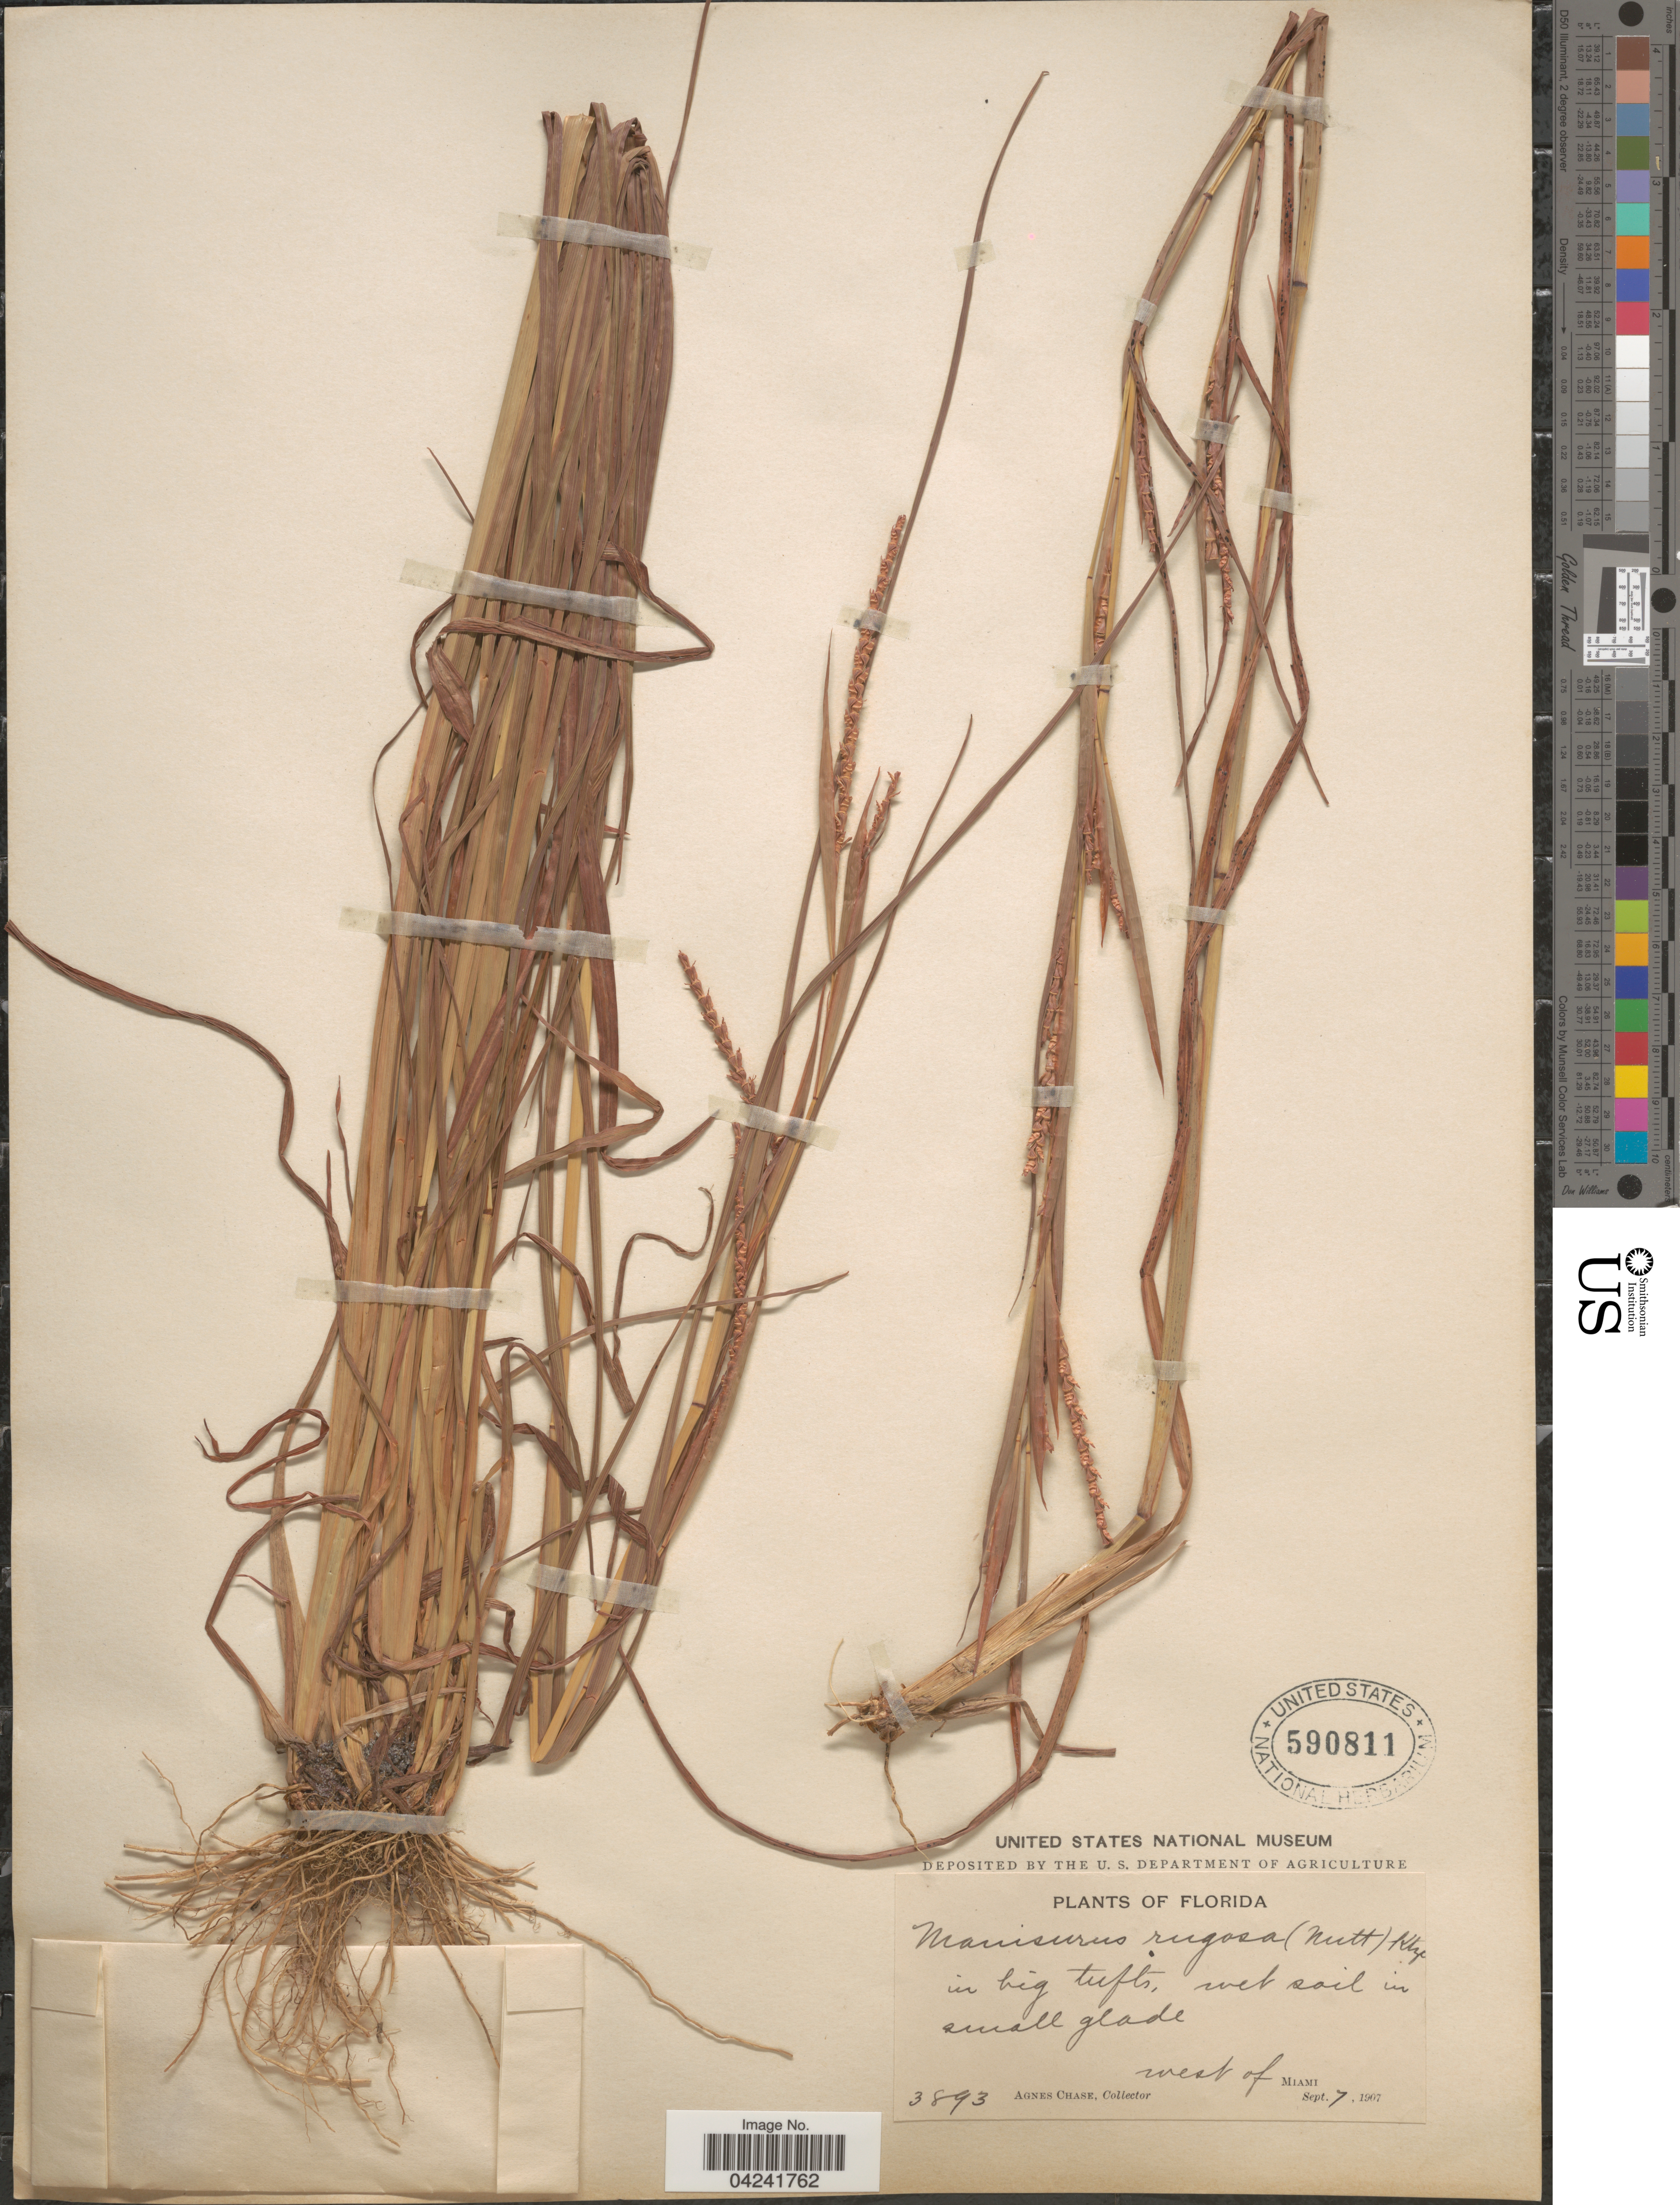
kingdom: Plantae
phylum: Tracheophyta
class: Liliopsida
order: Poales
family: Poaceae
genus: Mnesithea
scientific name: Mnesithea rugosa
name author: (Nutt.) de Koning & Sosef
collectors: A. Chase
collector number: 3893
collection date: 1907-09-07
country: United States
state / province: Florida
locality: West of Miami.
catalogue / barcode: US 590811